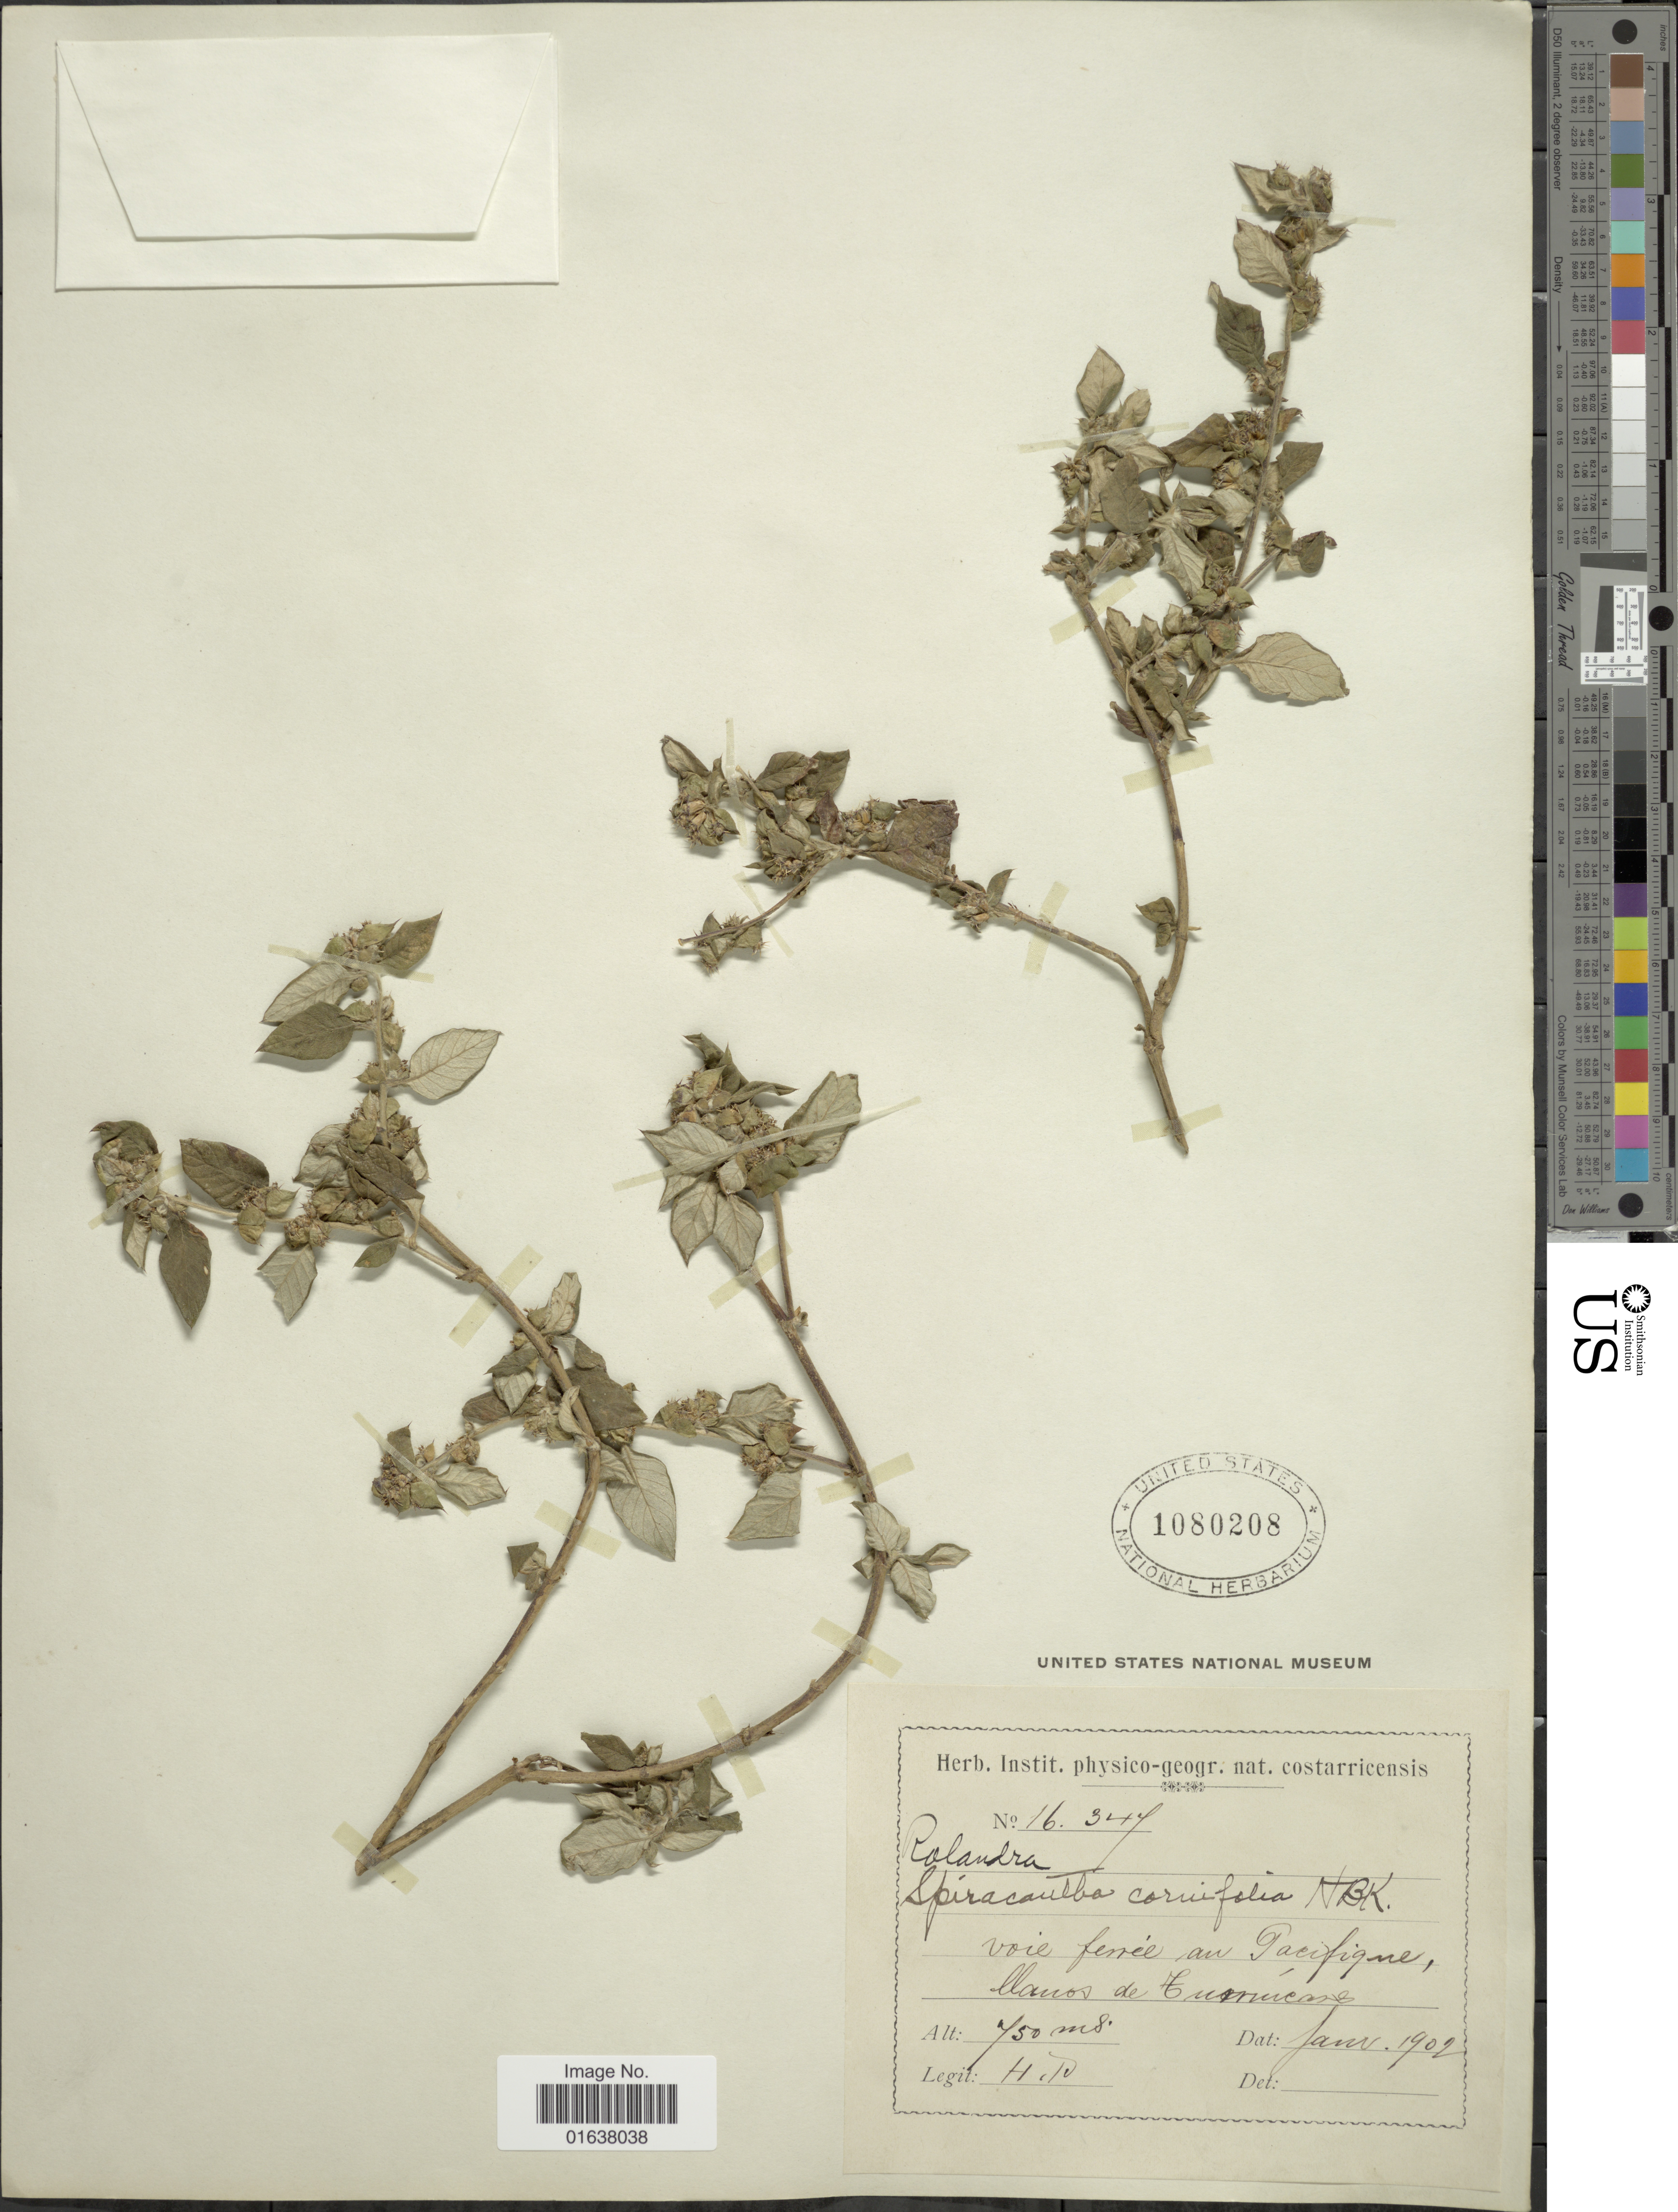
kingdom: Plantae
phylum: Tracheophyta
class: Magnoliopsida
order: Asterales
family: Asteraceae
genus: Spiracantha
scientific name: Spiracantha cornifolia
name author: Kunth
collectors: H. P.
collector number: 16347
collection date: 1902-01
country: Costa Rica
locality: Voie ferrée au Pacifique, llanos de Turrúcares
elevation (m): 750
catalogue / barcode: US 1080208